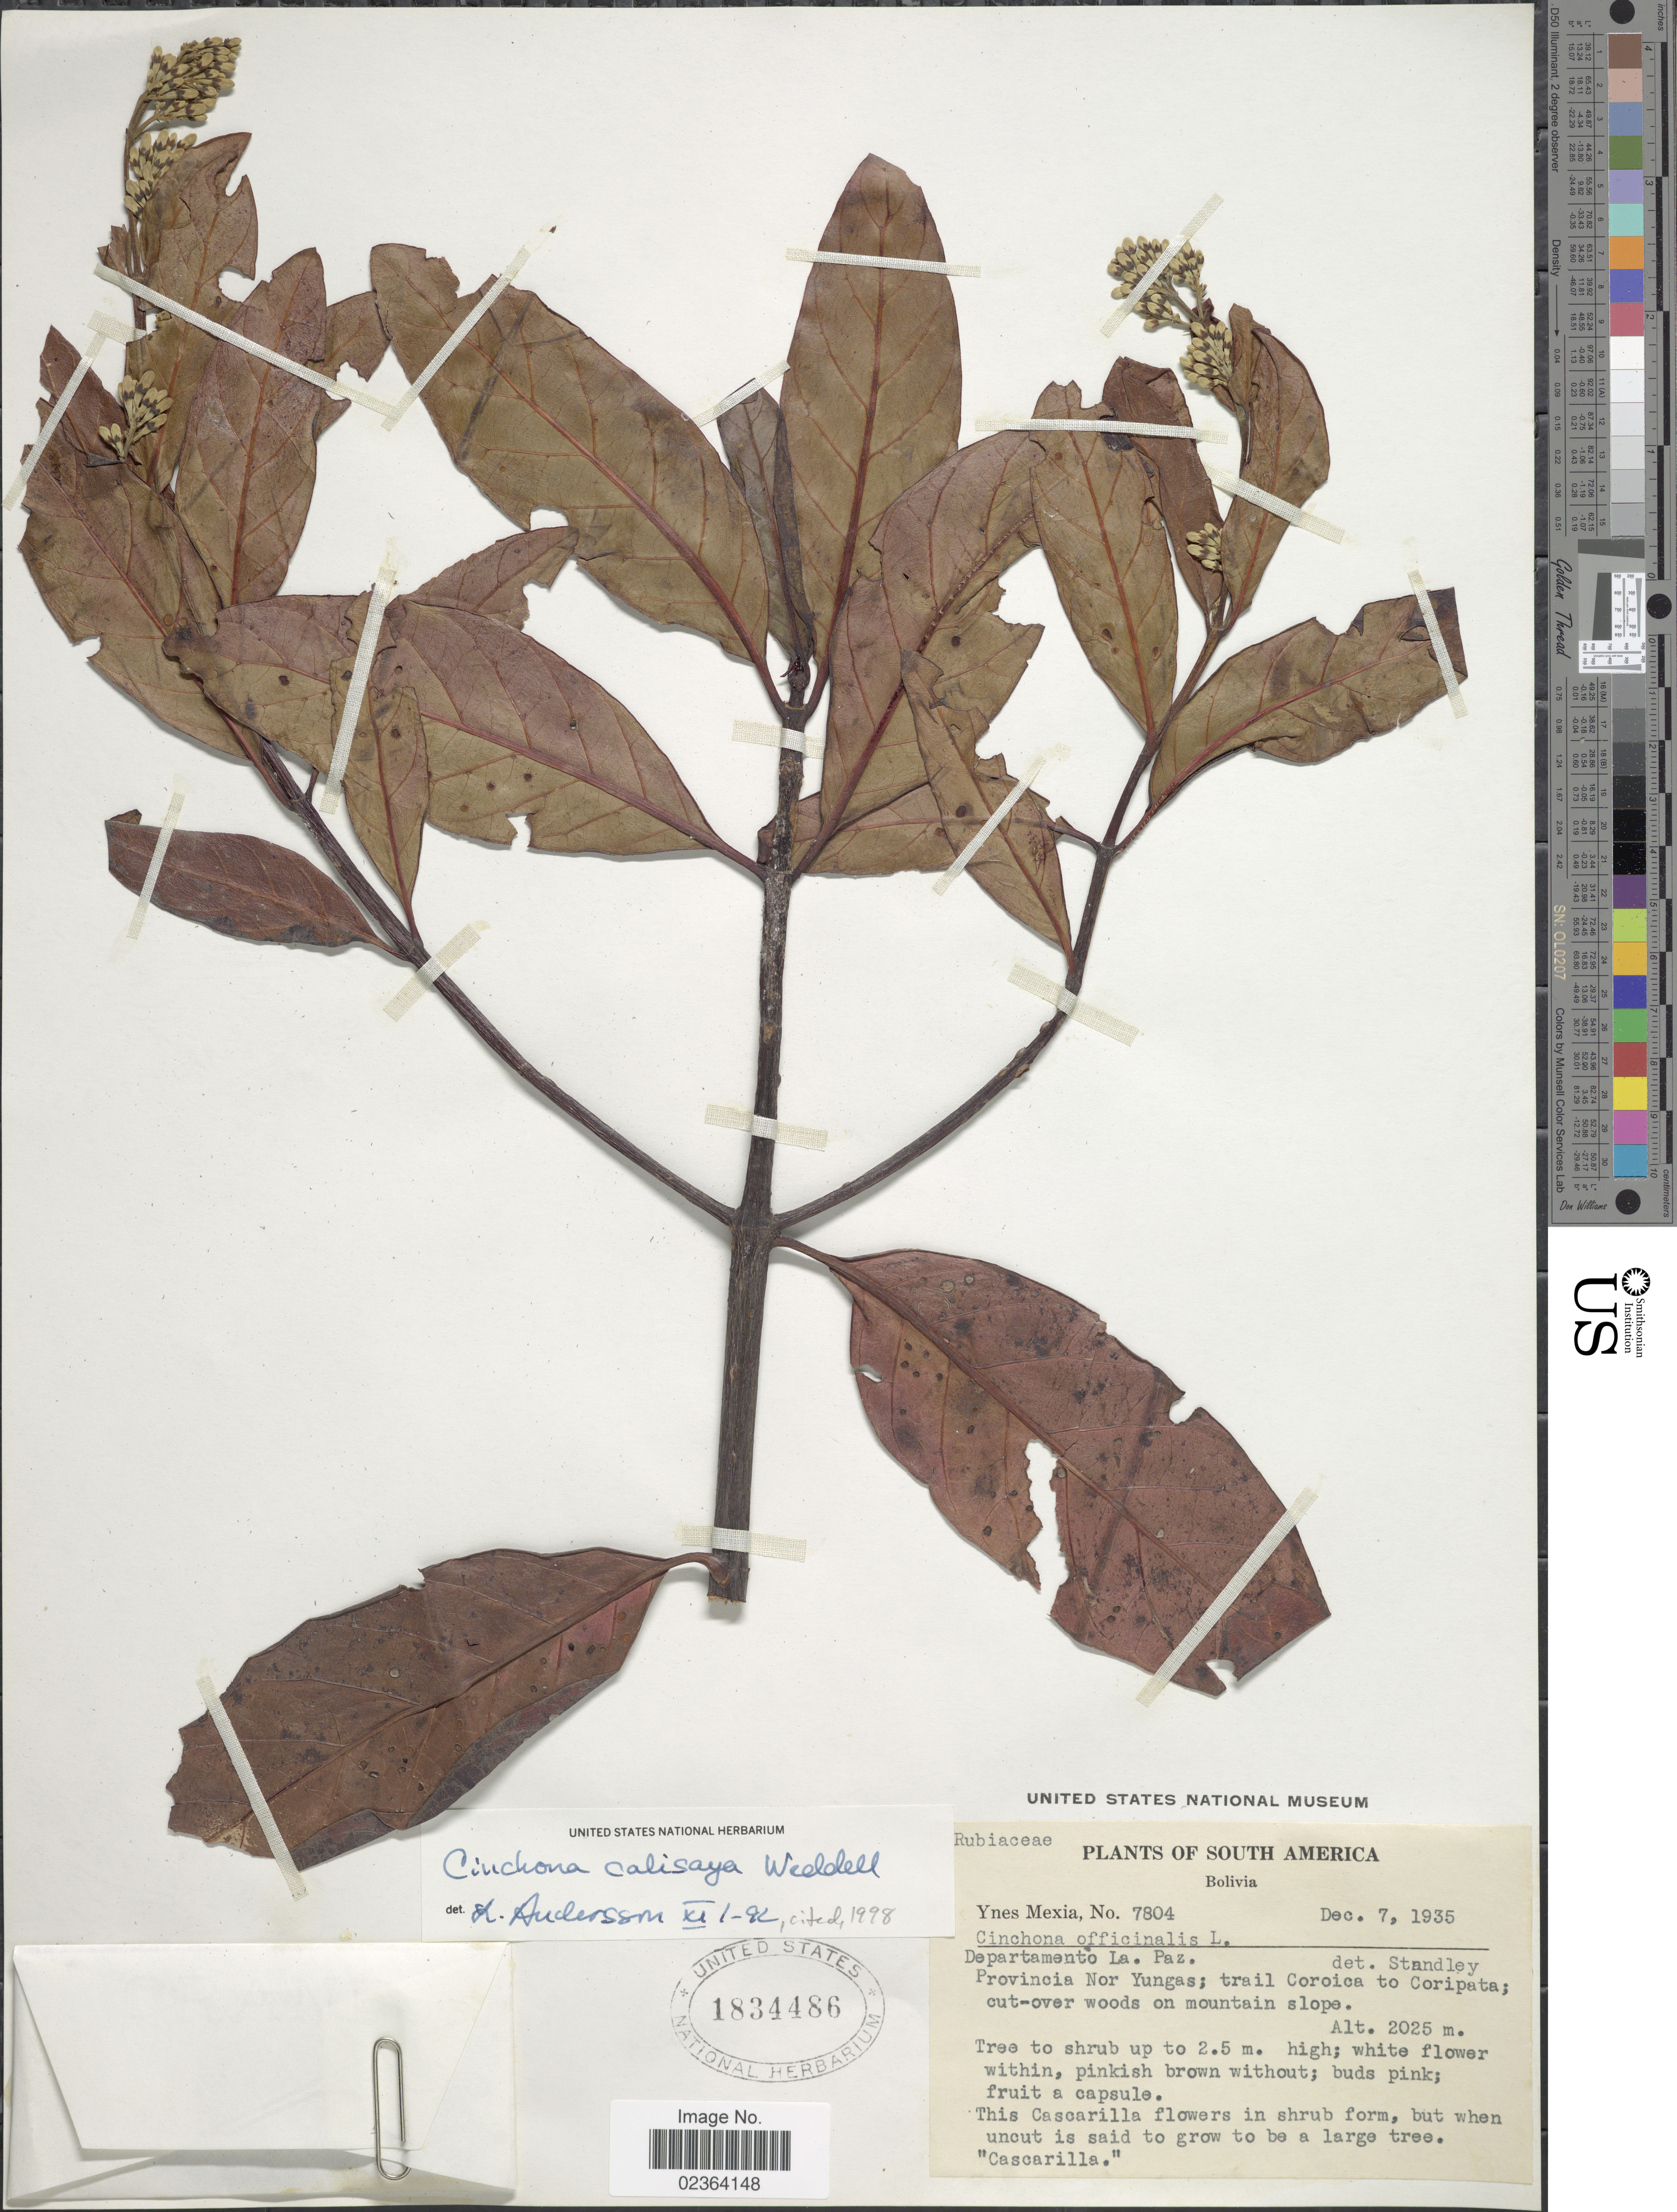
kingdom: Plantae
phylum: Tracheophyta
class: Magnoliopsida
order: Gentianales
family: Rubiaceae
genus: Cinchona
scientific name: Cinchona calisaya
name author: Wedd.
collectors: Y. Mexia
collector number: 7804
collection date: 1935-12-07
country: Bolivia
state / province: La Paz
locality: Departamento La Paz: Provincia Nor Yungas, trail Coroica to Coripata, cut-over woods on mountain slope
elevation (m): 2025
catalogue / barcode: US 1834486